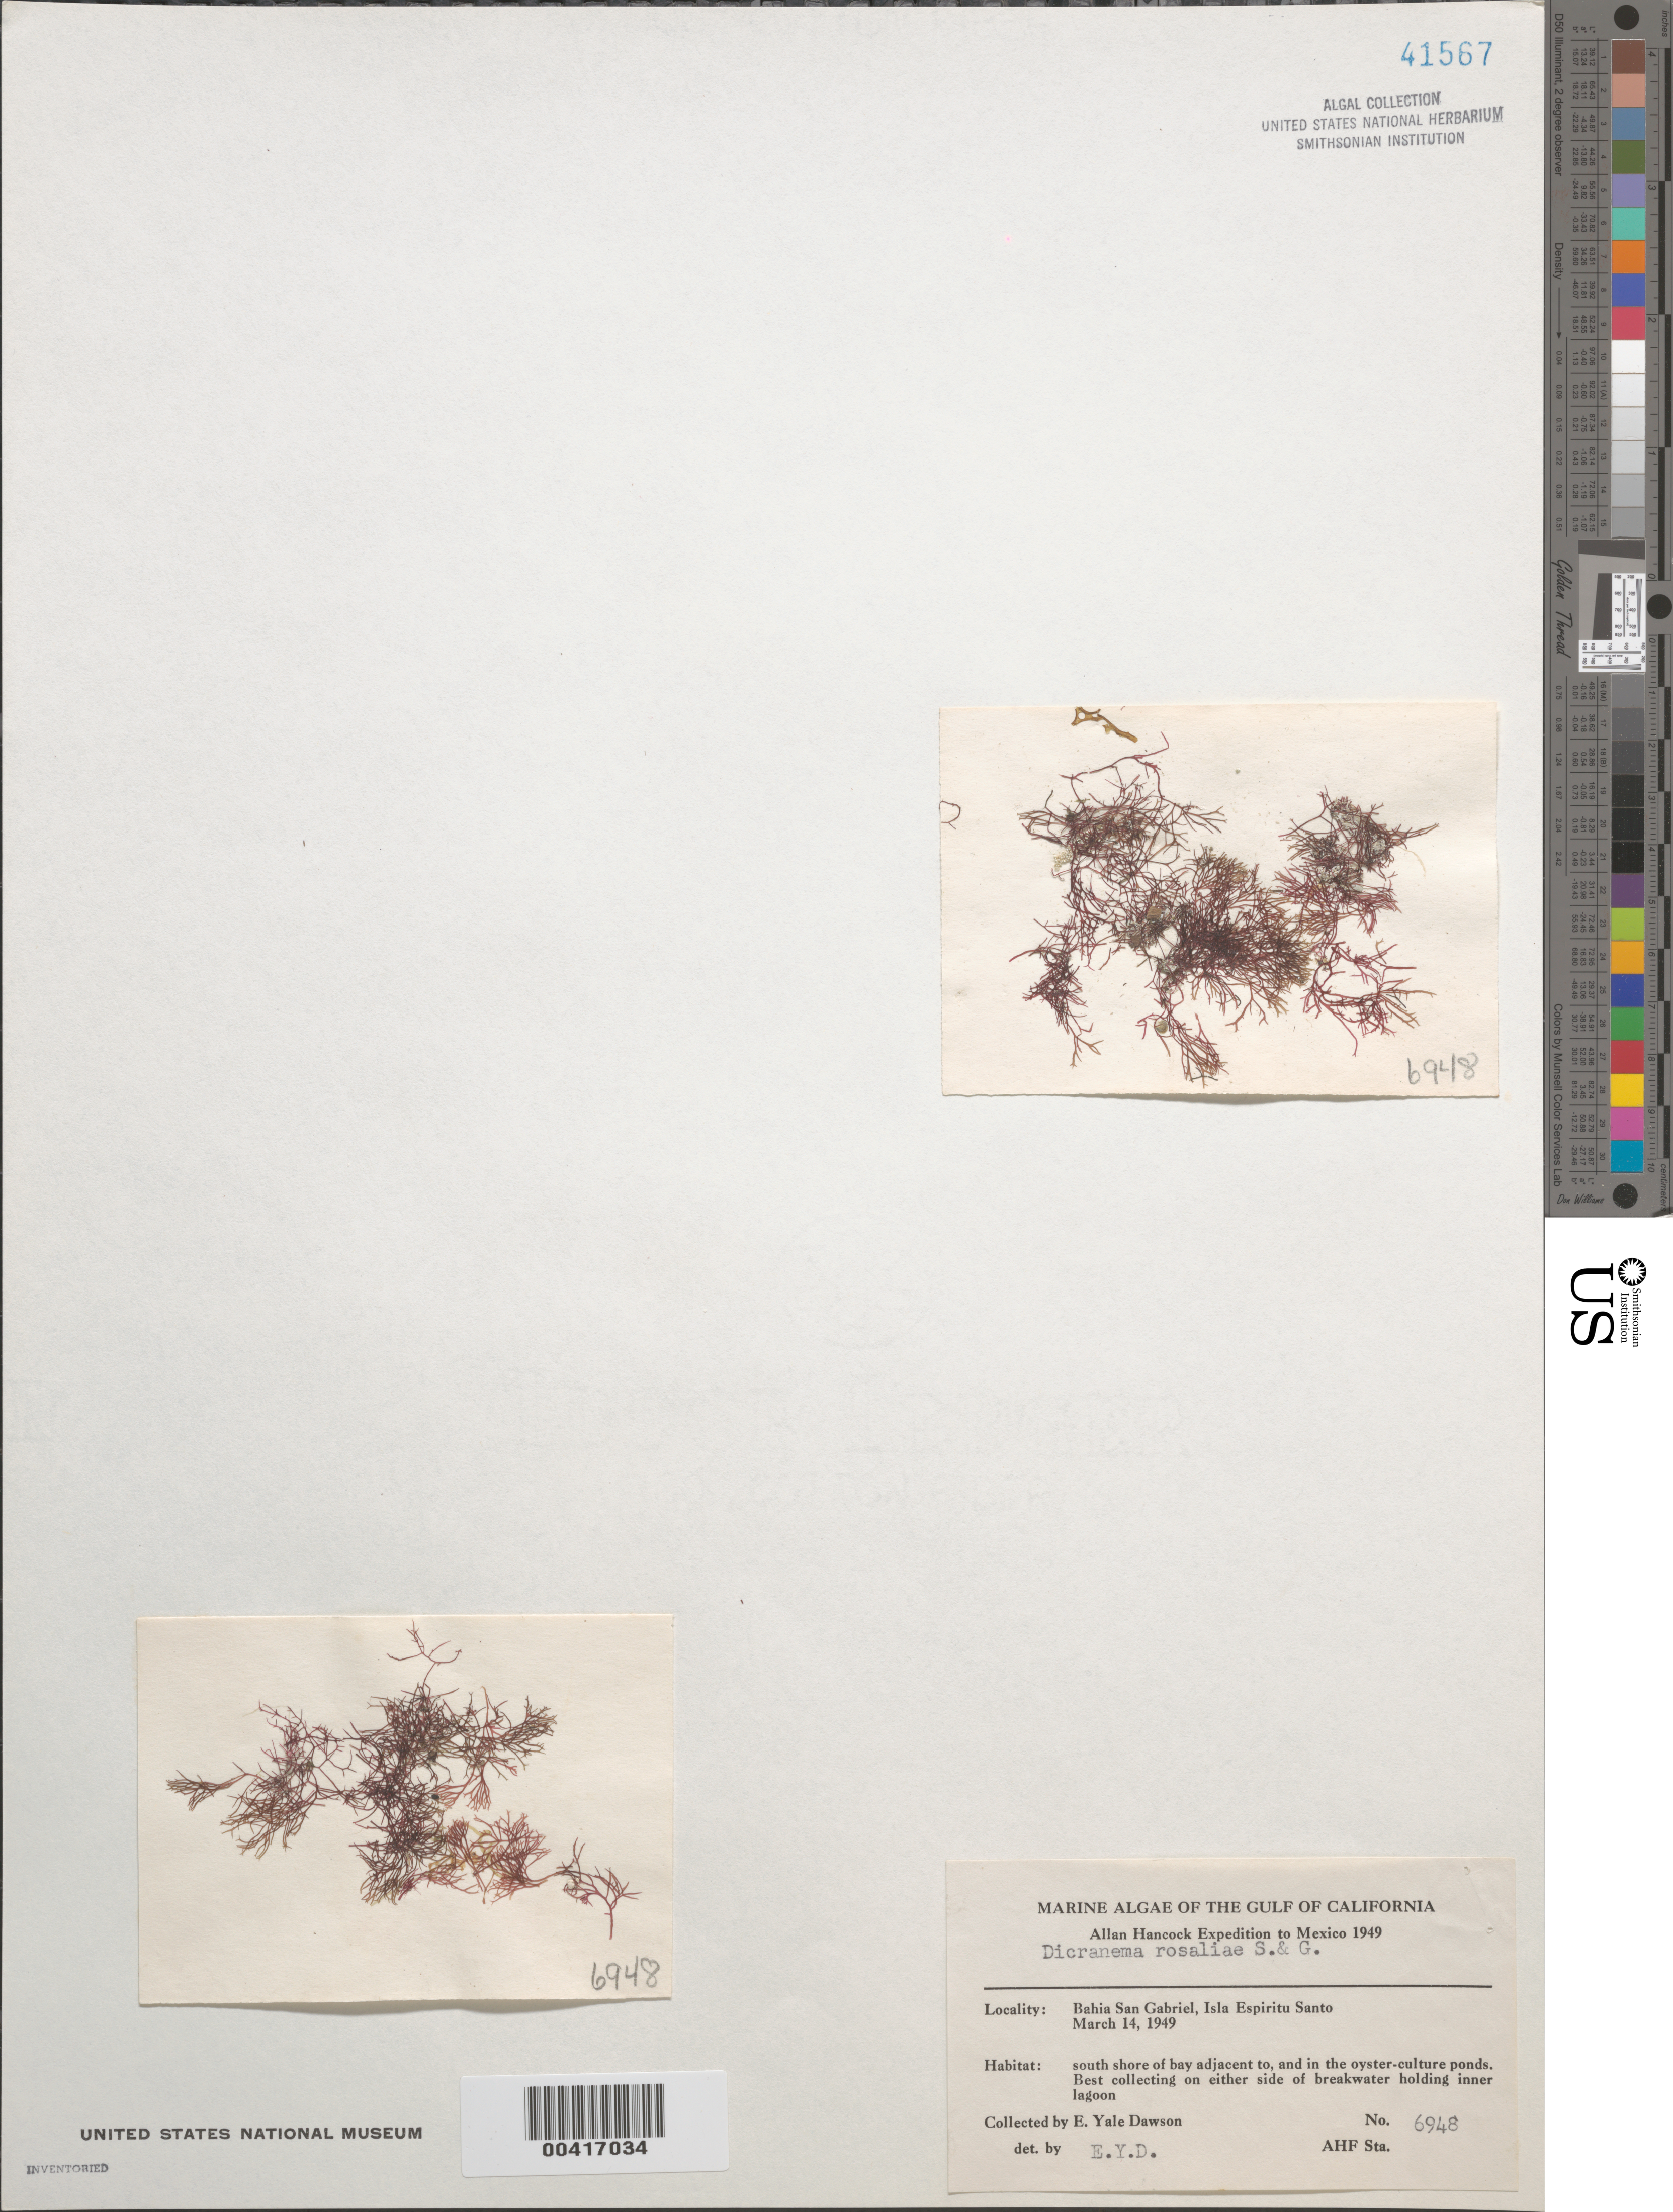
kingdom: Plantae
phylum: Rhodophyta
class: Florideophyceae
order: Gigartinales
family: Dicranemataceae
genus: Dicranema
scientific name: Dicranema rosaliae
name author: Setch. & N.L. Gardner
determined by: Dawson, E. Y.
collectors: E. Y. Dawson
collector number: EYD 6948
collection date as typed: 14 Mar 1949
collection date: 1949-03-14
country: Mexico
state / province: Baja California Sur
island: Isla Espiritu Santo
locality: Bahia San Gabriel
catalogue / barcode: US 41567